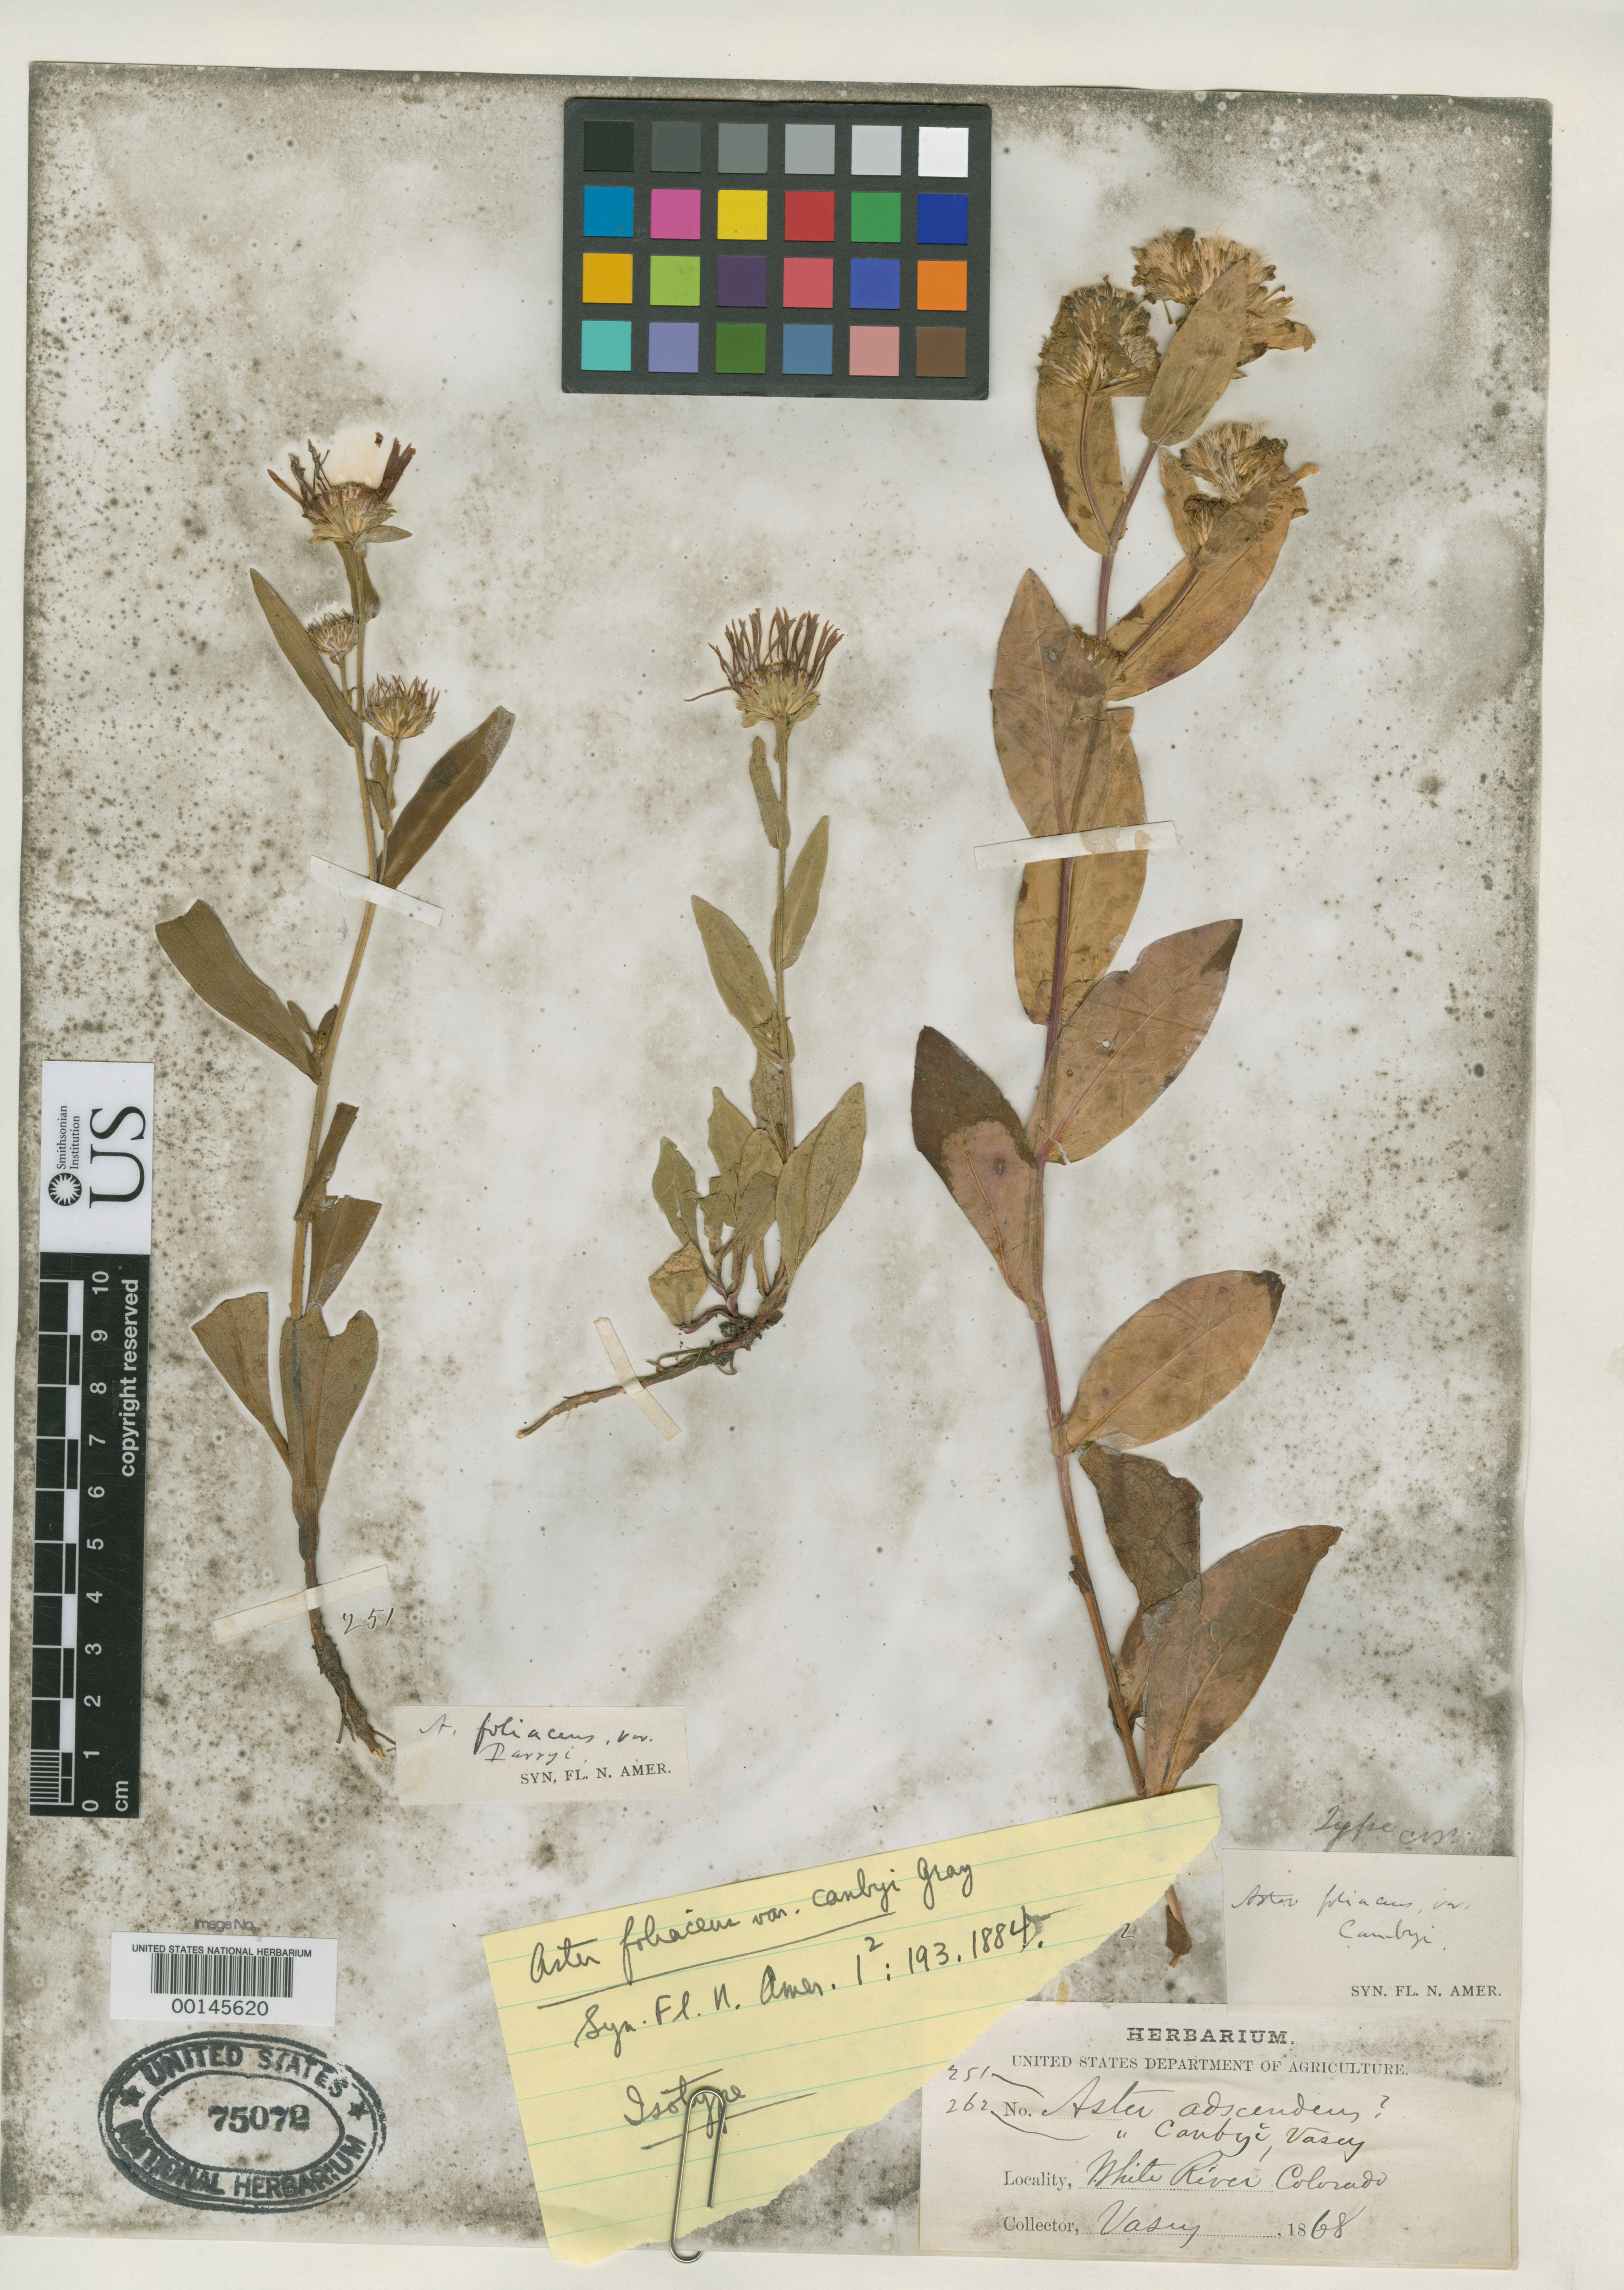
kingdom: Plantae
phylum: Tracheophyta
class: Magnoliopsida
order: Asterales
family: Asteraceae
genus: Aster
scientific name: Aster foliaceus var. canbyi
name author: A. Gray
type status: Isotype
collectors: G. R. Vasey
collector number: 262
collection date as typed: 1868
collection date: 1868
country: United States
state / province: Colorado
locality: White River.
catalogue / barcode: US 75072